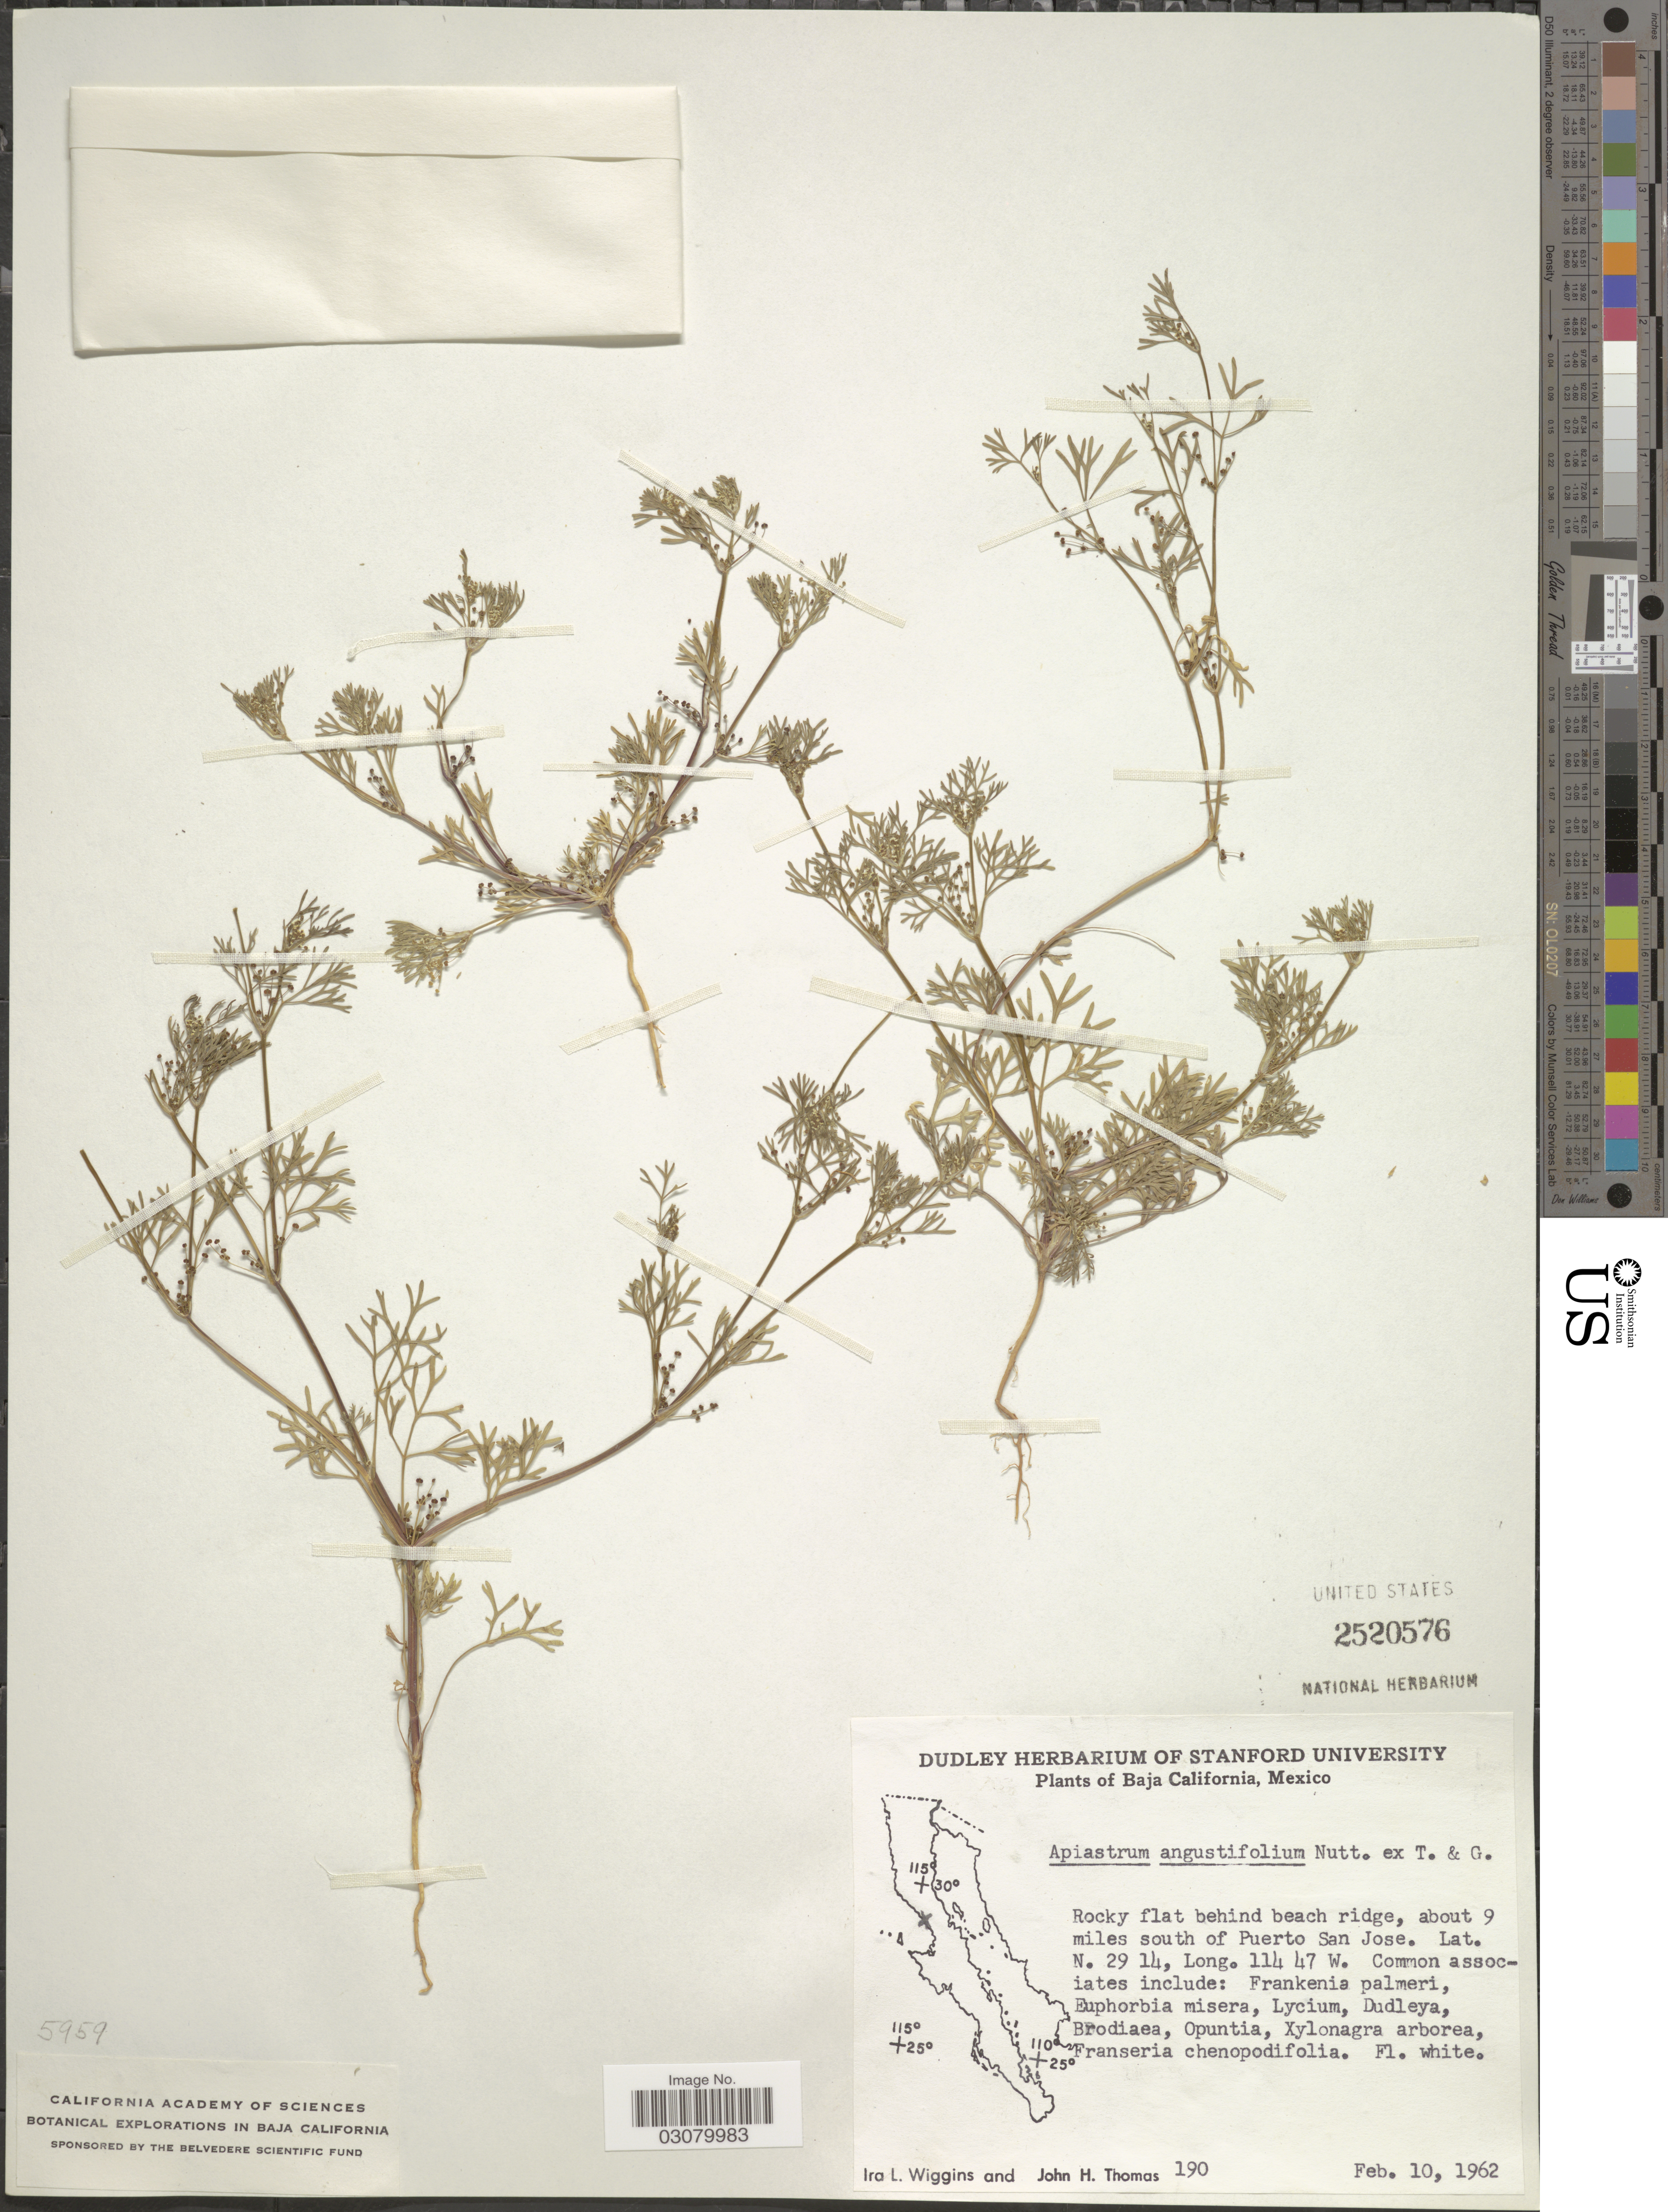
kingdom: Plantae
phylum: Tracheophyta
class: Magnoliopsida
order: Apiales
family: Apiaceae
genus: Apiastrum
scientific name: Apiastrum angustifolium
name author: Nutt.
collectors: I. L. Wiggins & J. H. Thomas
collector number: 190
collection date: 1962-02-10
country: Mexico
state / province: Baja California Sur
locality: Rocky flat behind beach ridge, about 9 miles south of Puerto San Jose.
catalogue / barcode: US 2520576